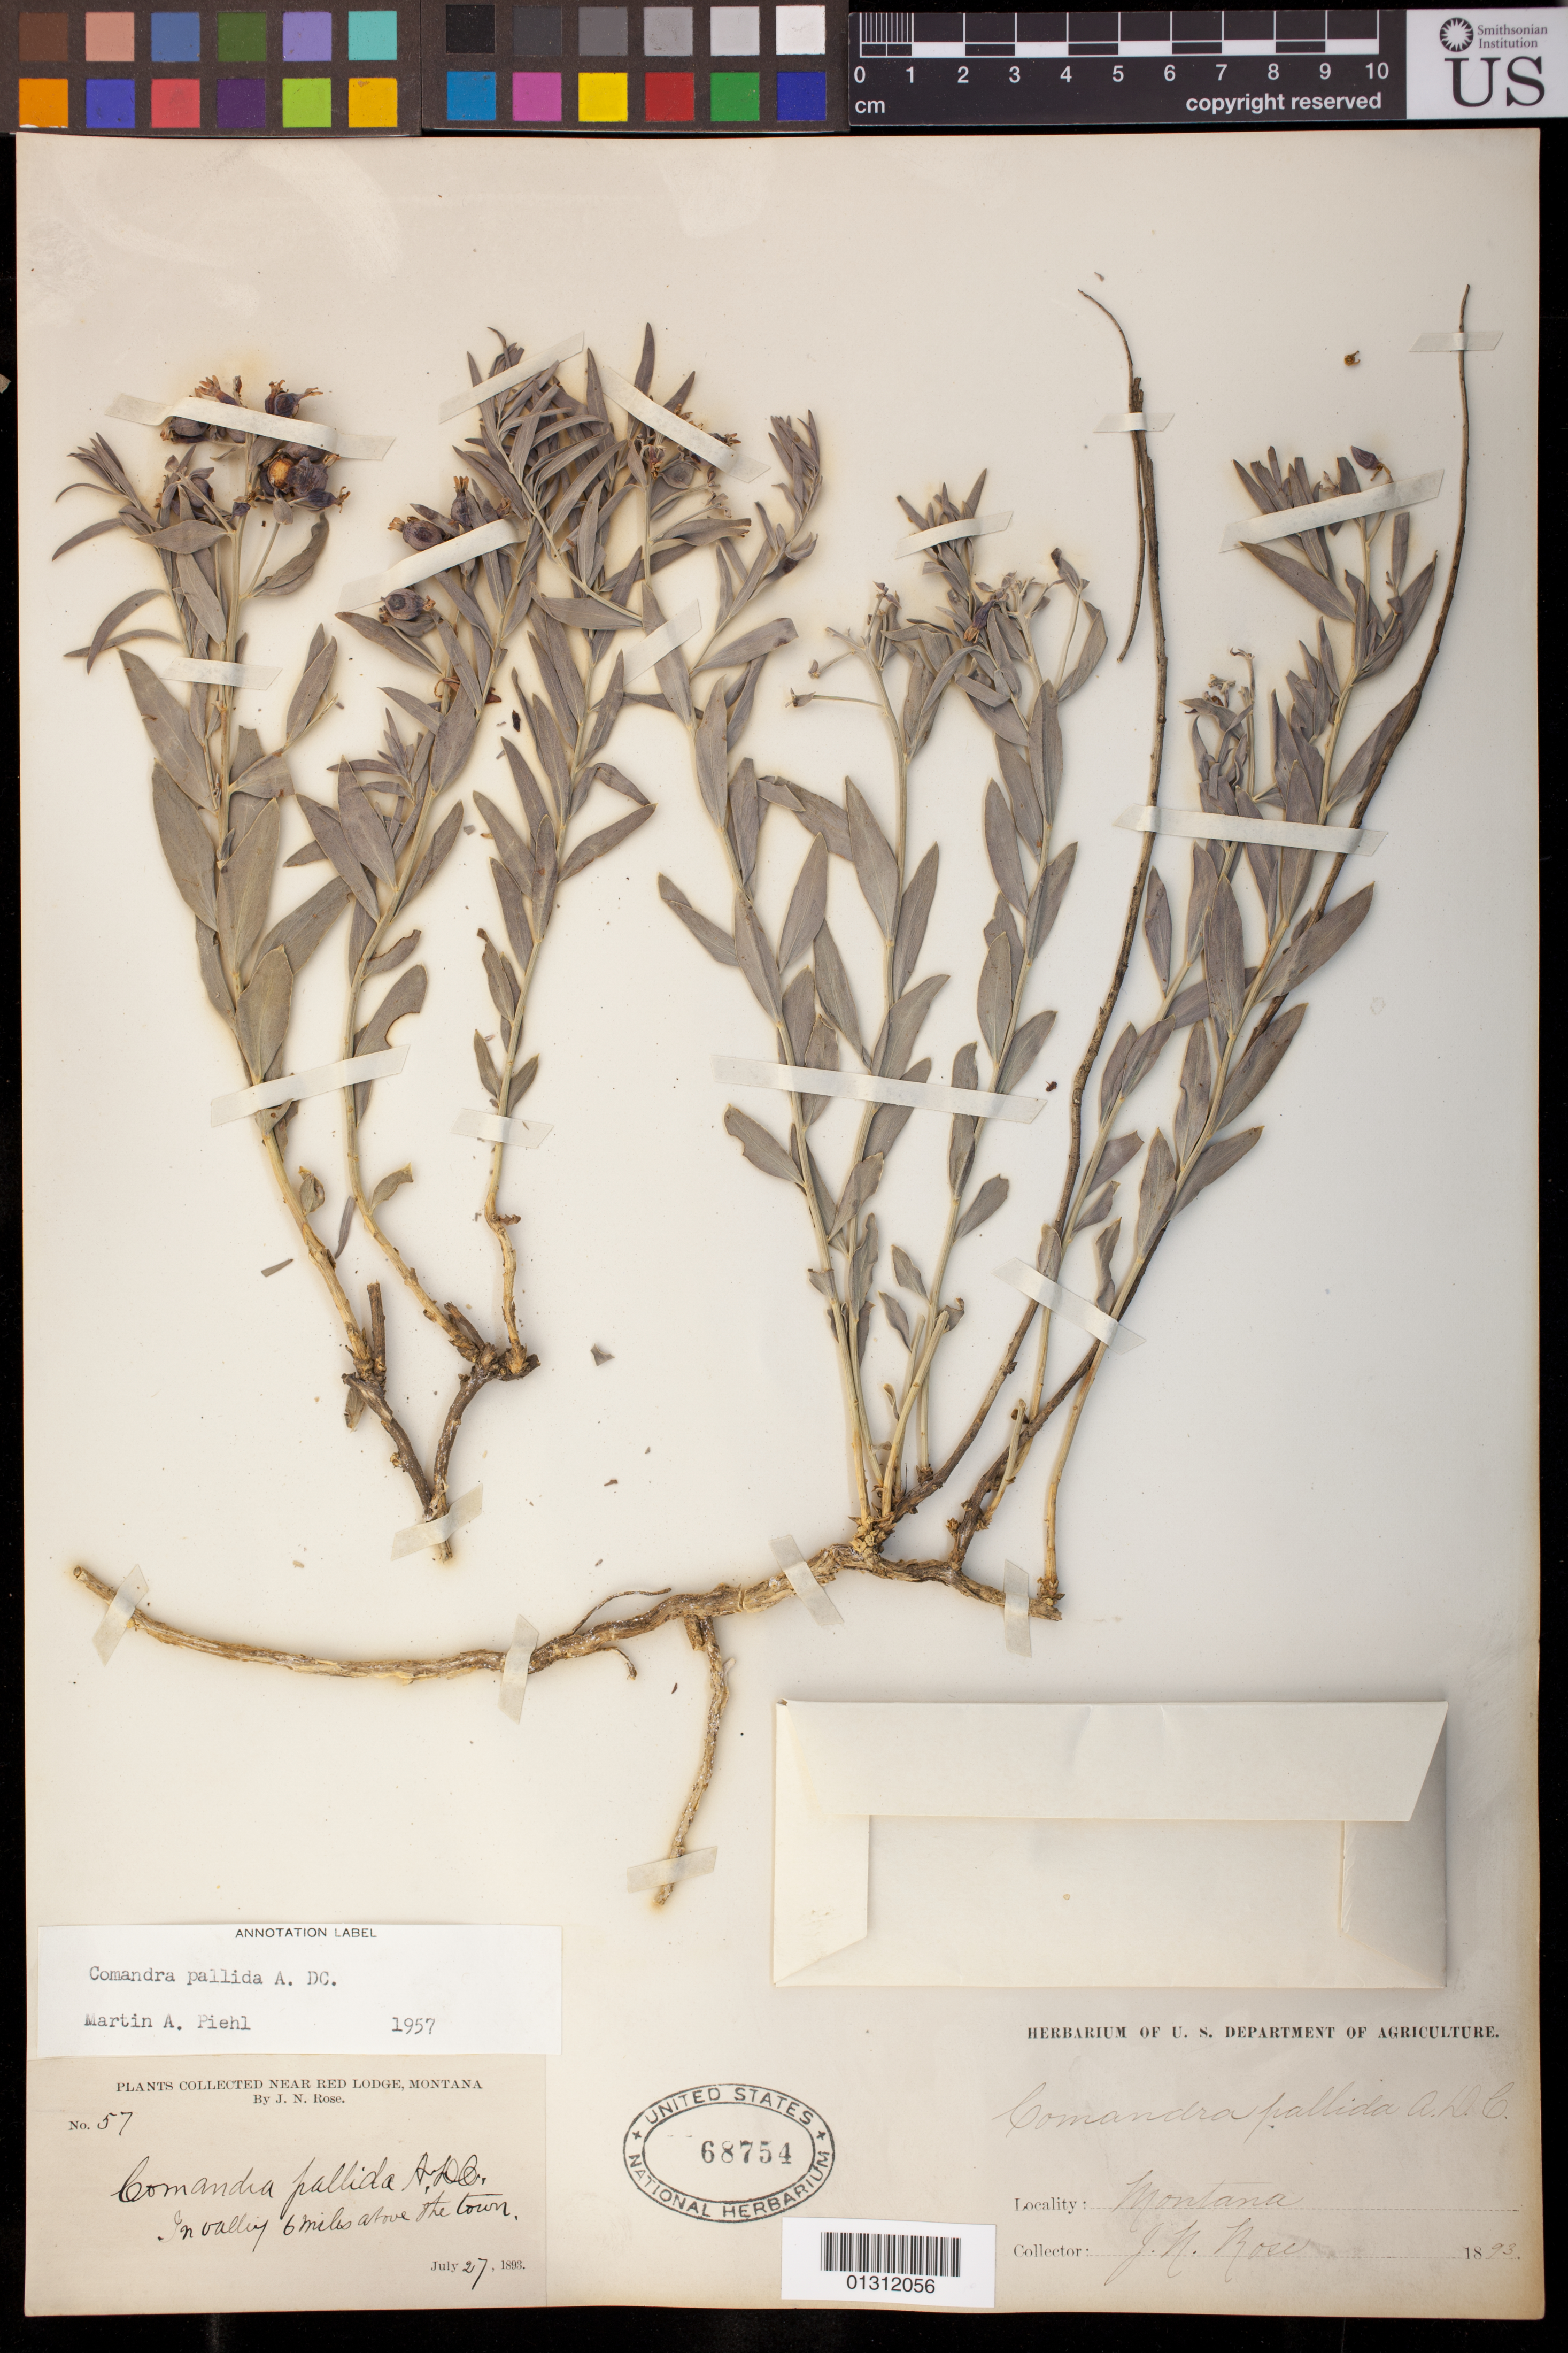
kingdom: Plantae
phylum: Tracheophyta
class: Magnoliopsida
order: Santalales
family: Comandraceae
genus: Comandra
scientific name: Comandra pallida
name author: A. DC.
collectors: J. N. Rose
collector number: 57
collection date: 1893-07-27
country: United States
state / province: Montana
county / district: Carbon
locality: Near Red Lodge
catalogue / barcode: US 68754